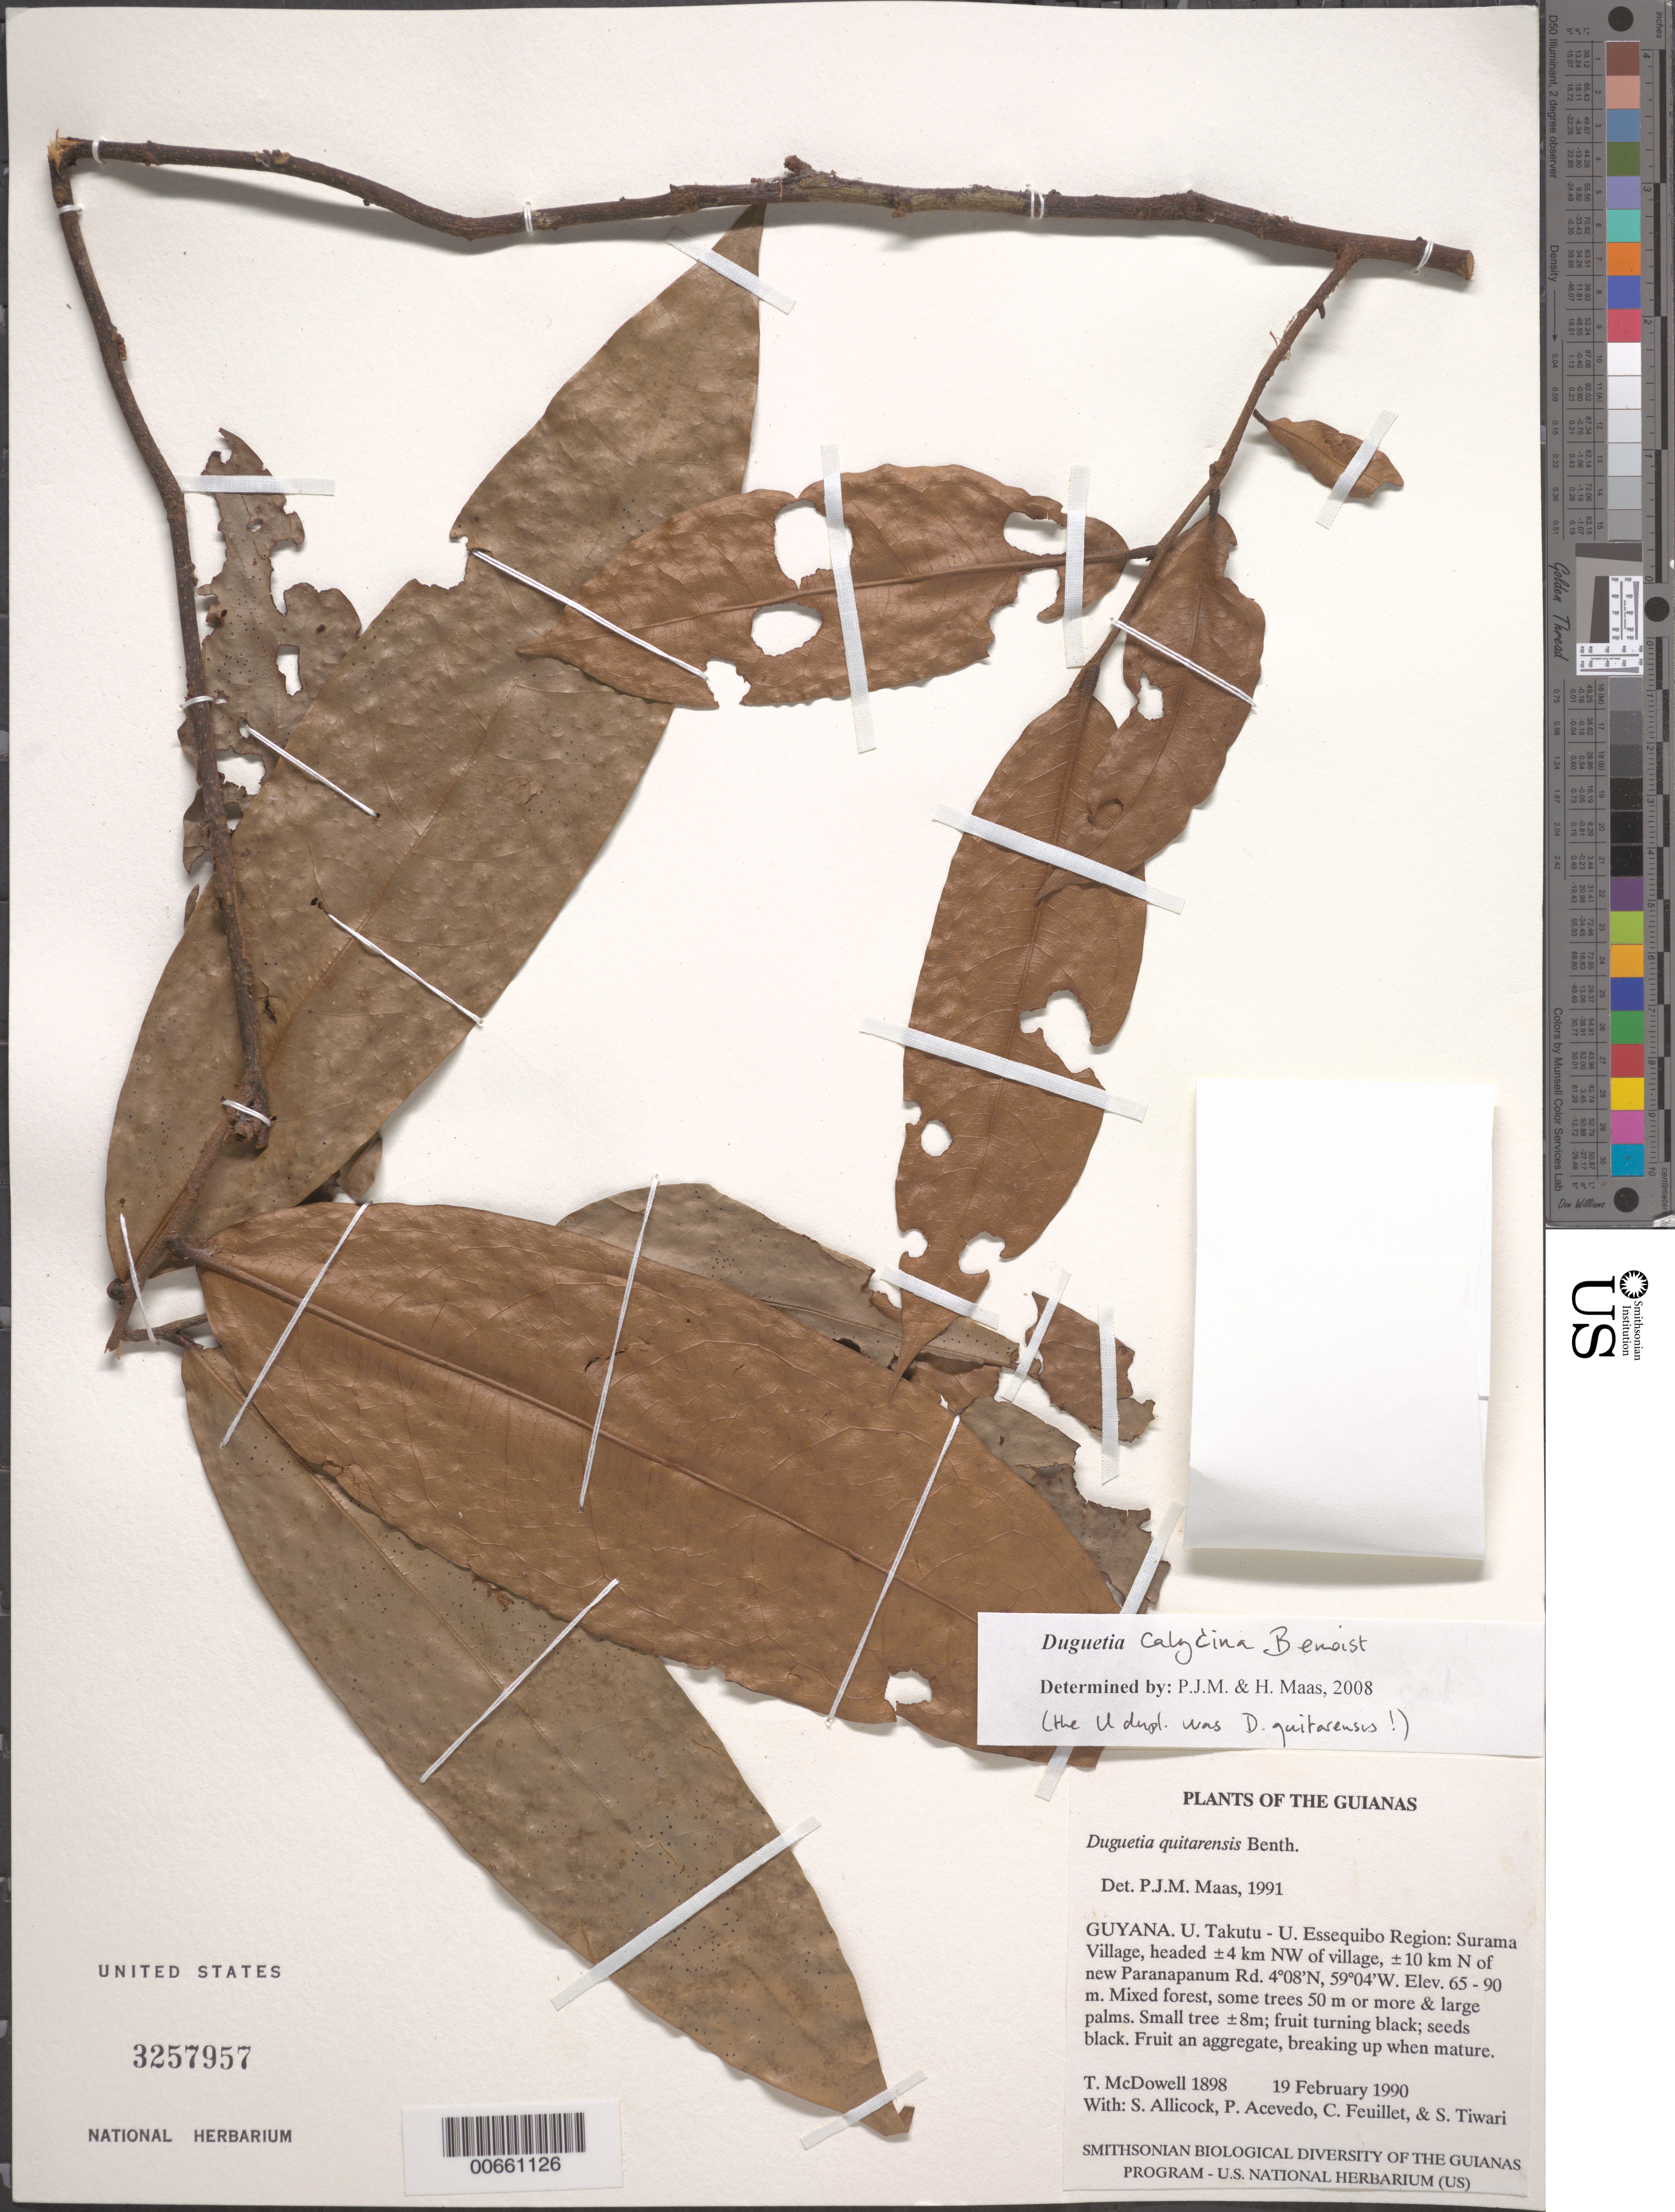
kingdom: Plantae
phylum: Tracheophyta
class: Magnoliopsida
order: Magnoliales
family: Annonaceae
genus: Duguetia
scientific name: Duguetia calycina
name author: Benoist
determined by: Maas, Paul J.; Maas, H.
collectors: T. McDowell, S. Allicock, P. Acevedo-Rodr., C. Feuillet & S. Tiwari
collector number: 1898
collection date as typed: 19 February 1990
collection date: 1990-02-19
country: Guyana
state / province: U. Takutu-U. Essequibo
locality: ±4 km NW of Surama Village, ±10 km N of new Paranapanema Road, along western trail to Buro-Buro River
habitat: Mixed forest, some trees 50 m or more & large palms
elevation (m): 65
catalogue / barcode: US 3257957